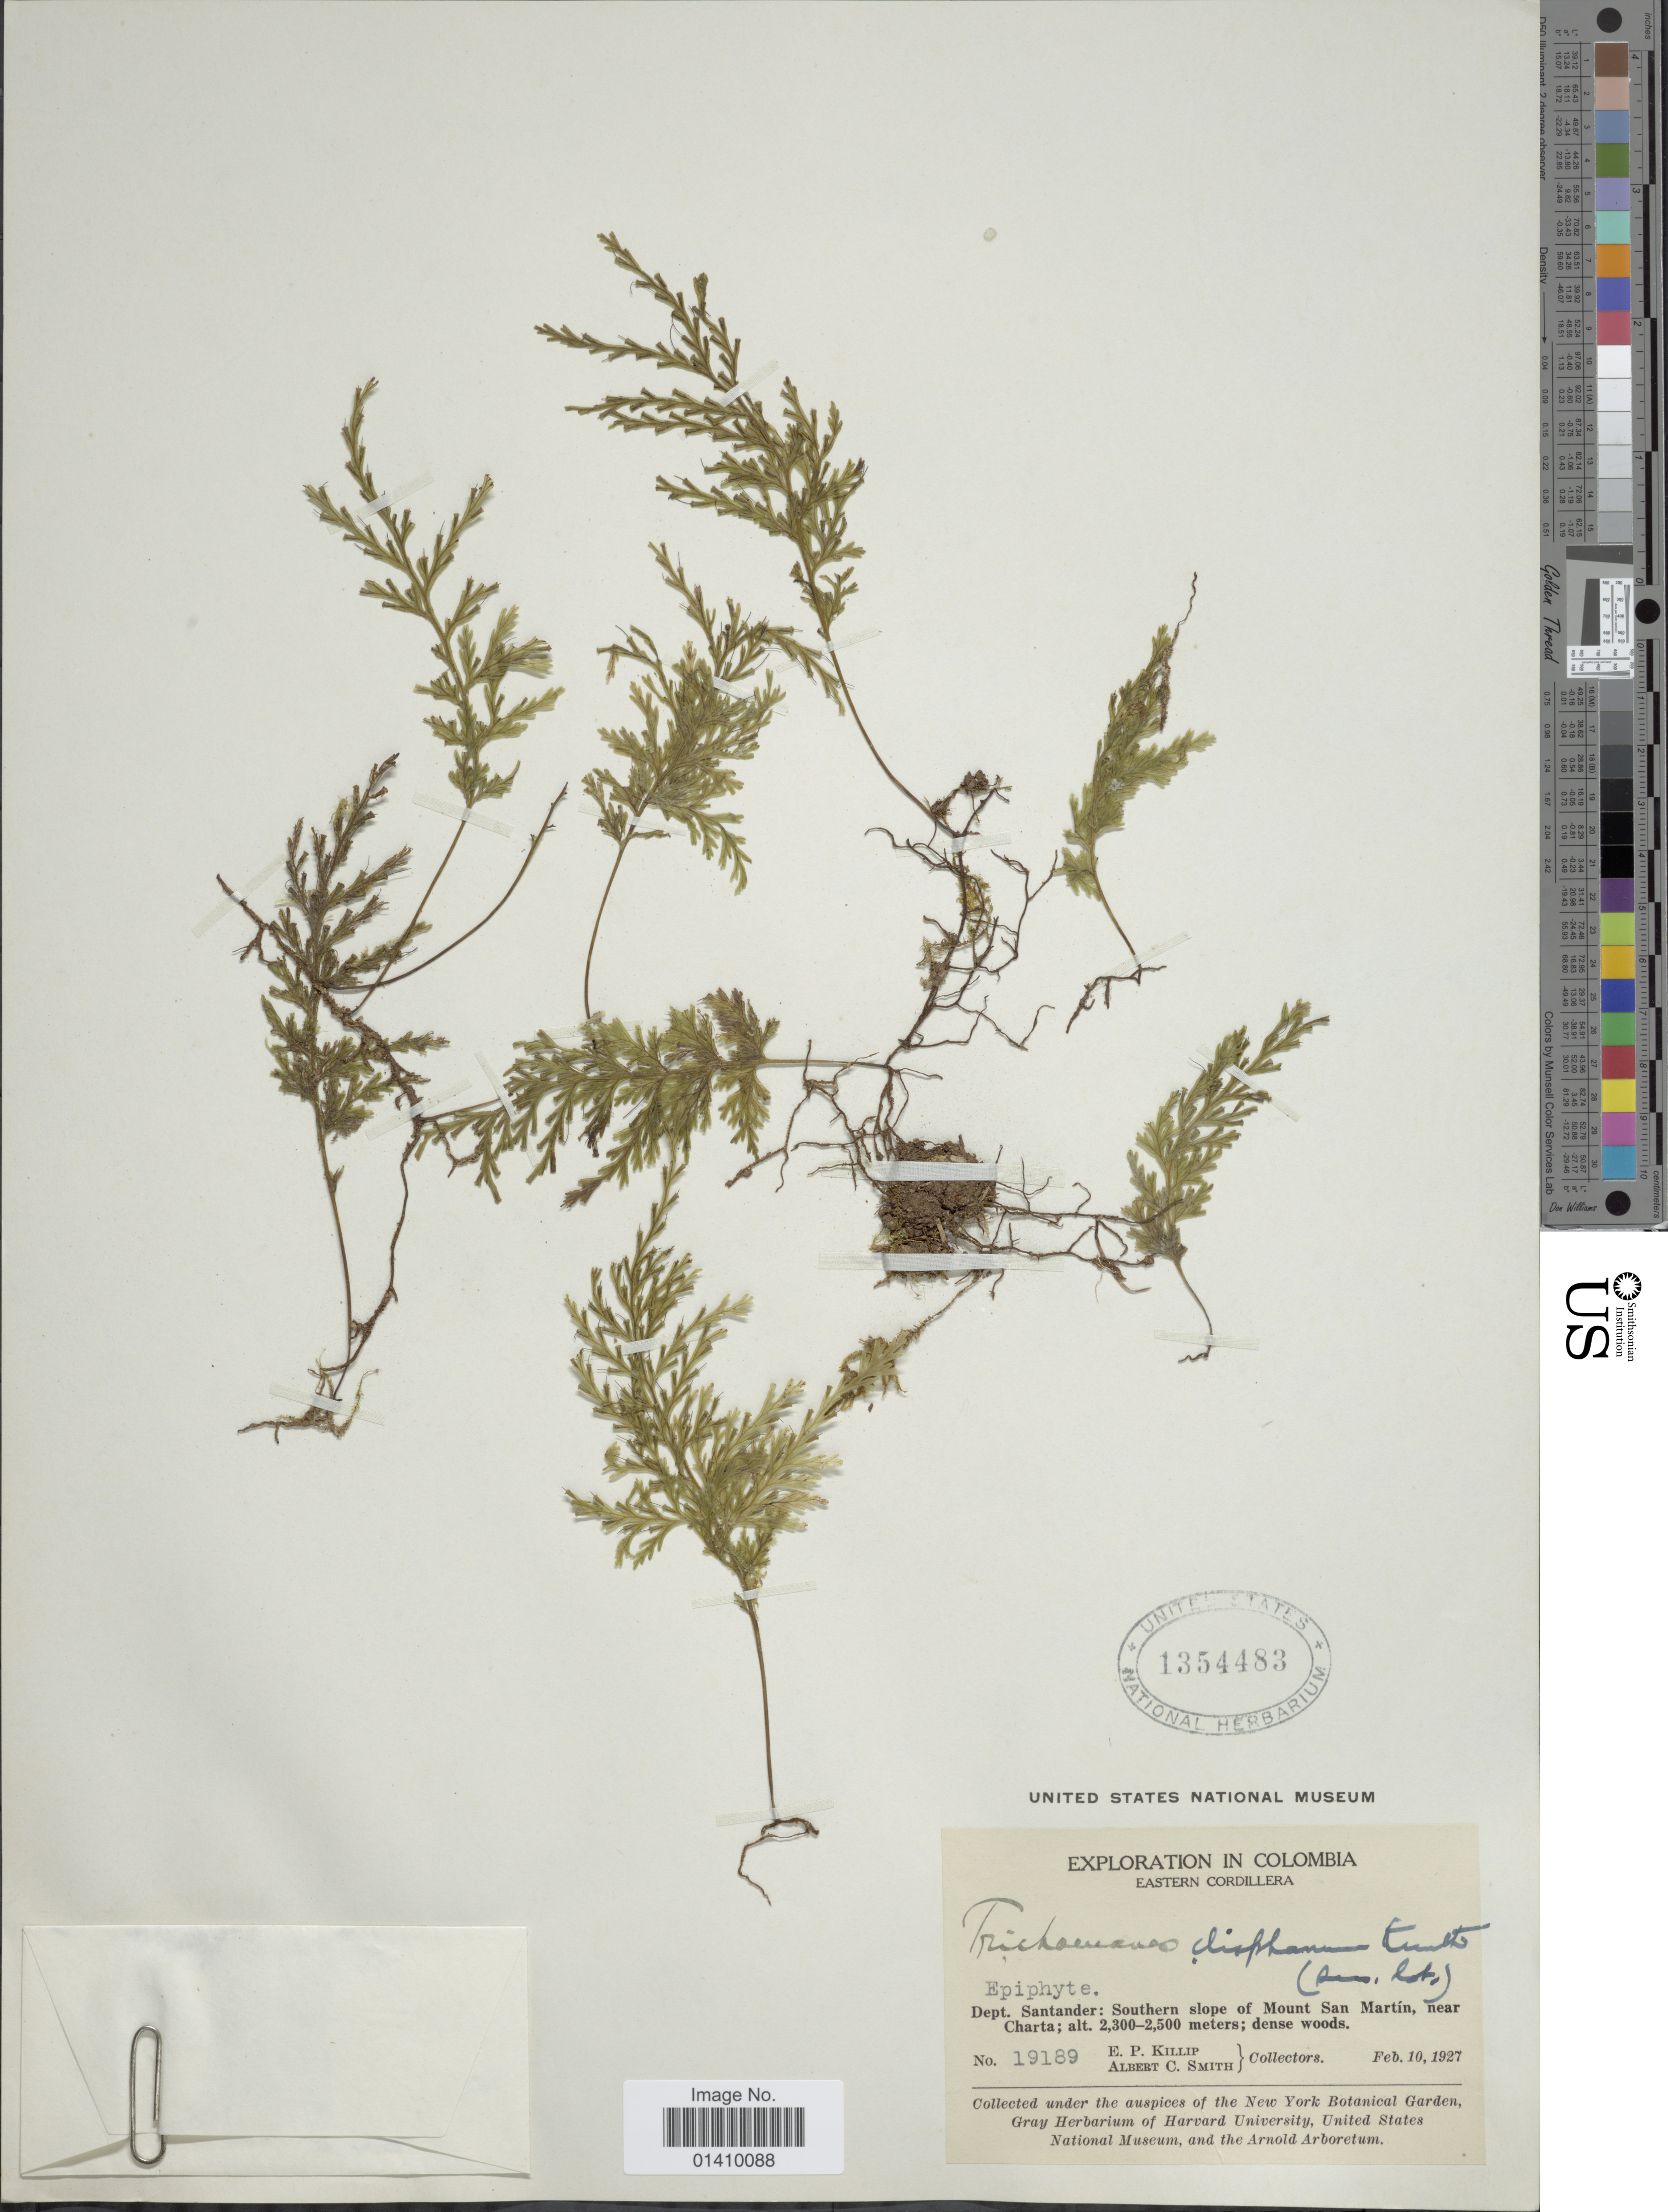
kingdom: Plantae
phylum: Tracheophyta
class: Polypodiopsida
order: Hymenophyllales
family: Hymenophyllaceae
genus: Polyphlebium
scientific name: Polyphlebium diaphanum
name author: (Kunth) Ebihara & Dubuisson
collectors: E. P. Killip & A. C. Smith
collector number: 19189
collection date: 1927-02-10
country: Colombia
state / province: Santander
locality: Eastern Cordillera dept. Santander: southern slope of Mount San Martin near Charta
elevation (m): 2300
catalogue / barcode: US 1354483